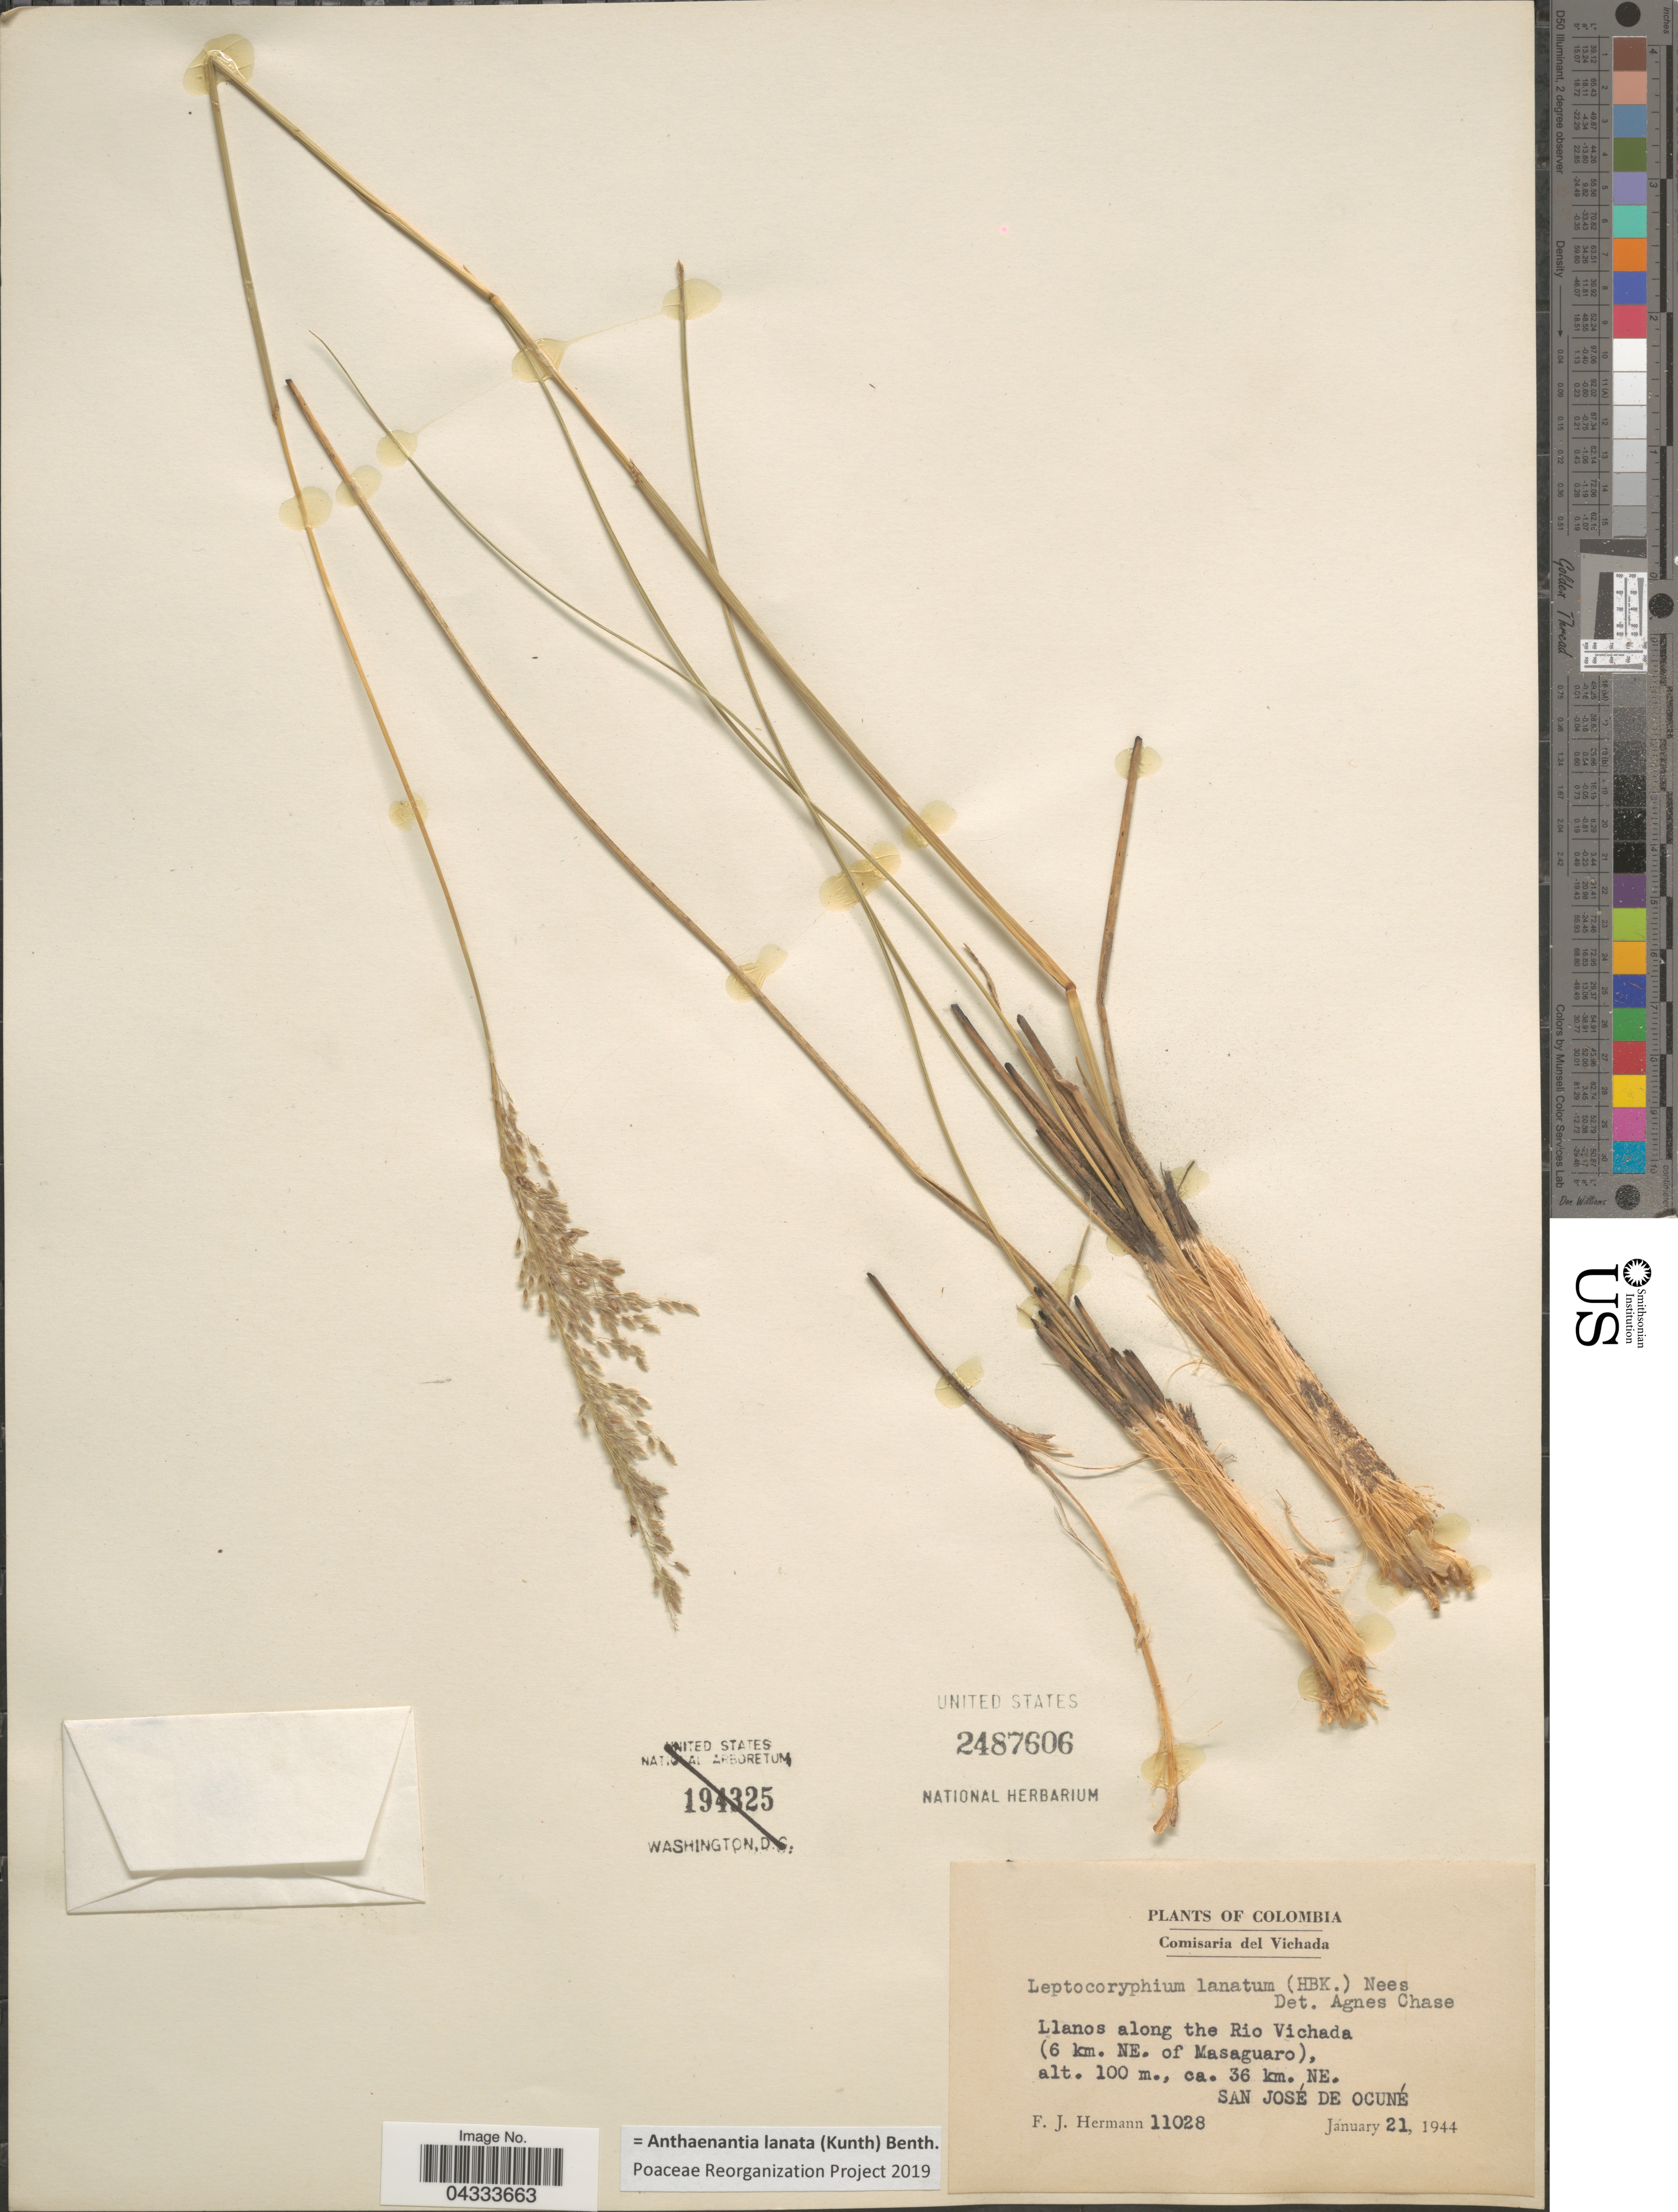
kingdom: Plantae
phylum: Tracheophyta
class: Liliopsida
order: Poales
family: Poaceae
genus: Anthaenantia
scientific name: Anthaenantia lanata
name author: (Kunth) Benth.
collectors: F. J. Hermann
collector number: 11028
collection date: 1944-01-21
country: Colombia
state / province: Vichada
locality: Comisaria del Vichada. Llanos along the Rio Vichada (6 km. NE. of Masaguaro). Ca. 36 km. NE. San José de Ocuné.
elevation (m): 100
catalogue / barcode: US 2487606